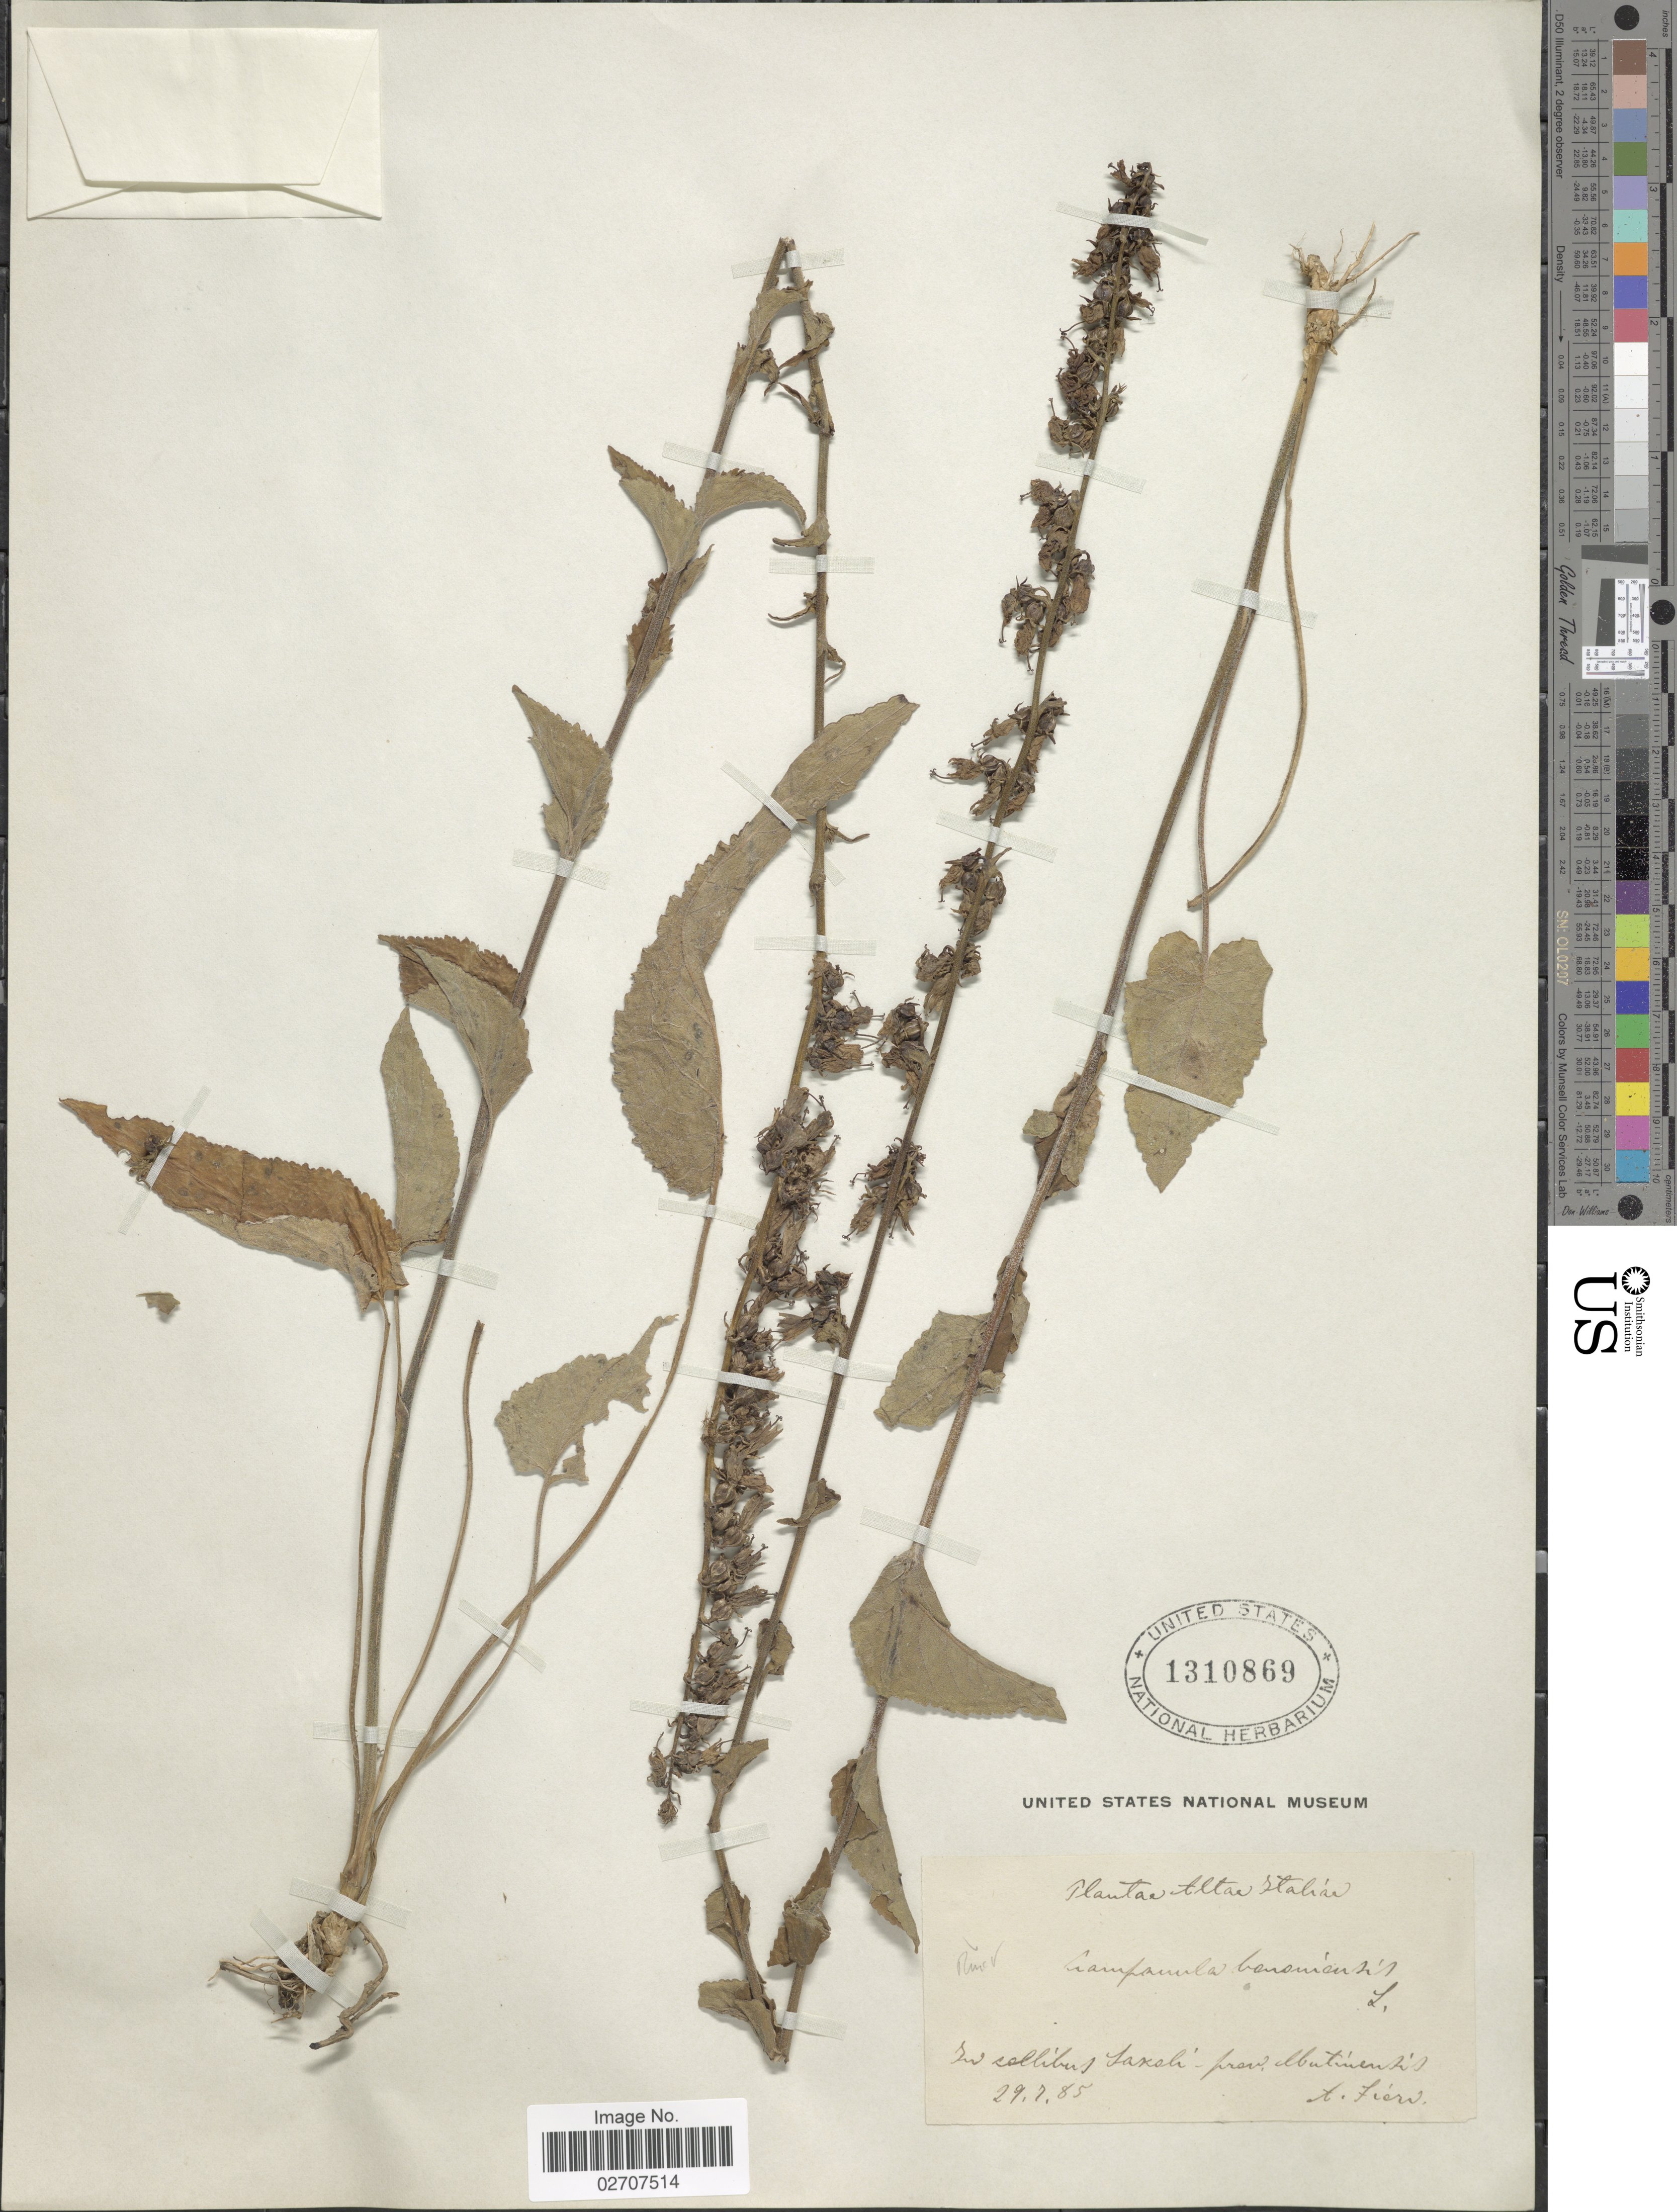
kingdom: Plantae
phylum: Tracheophyta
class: Magnoliopsida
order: Asterales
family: Campanulaceae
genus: Campanula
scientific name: Campanula bononiensis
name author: L.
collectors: A. Fieri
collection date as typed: Transcribed d/m/y: 29/7/85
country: Italy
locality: Alta Italiae. In collibus Saxoli, prov. Mutinensis [interpreted]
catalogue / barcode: US 1310869